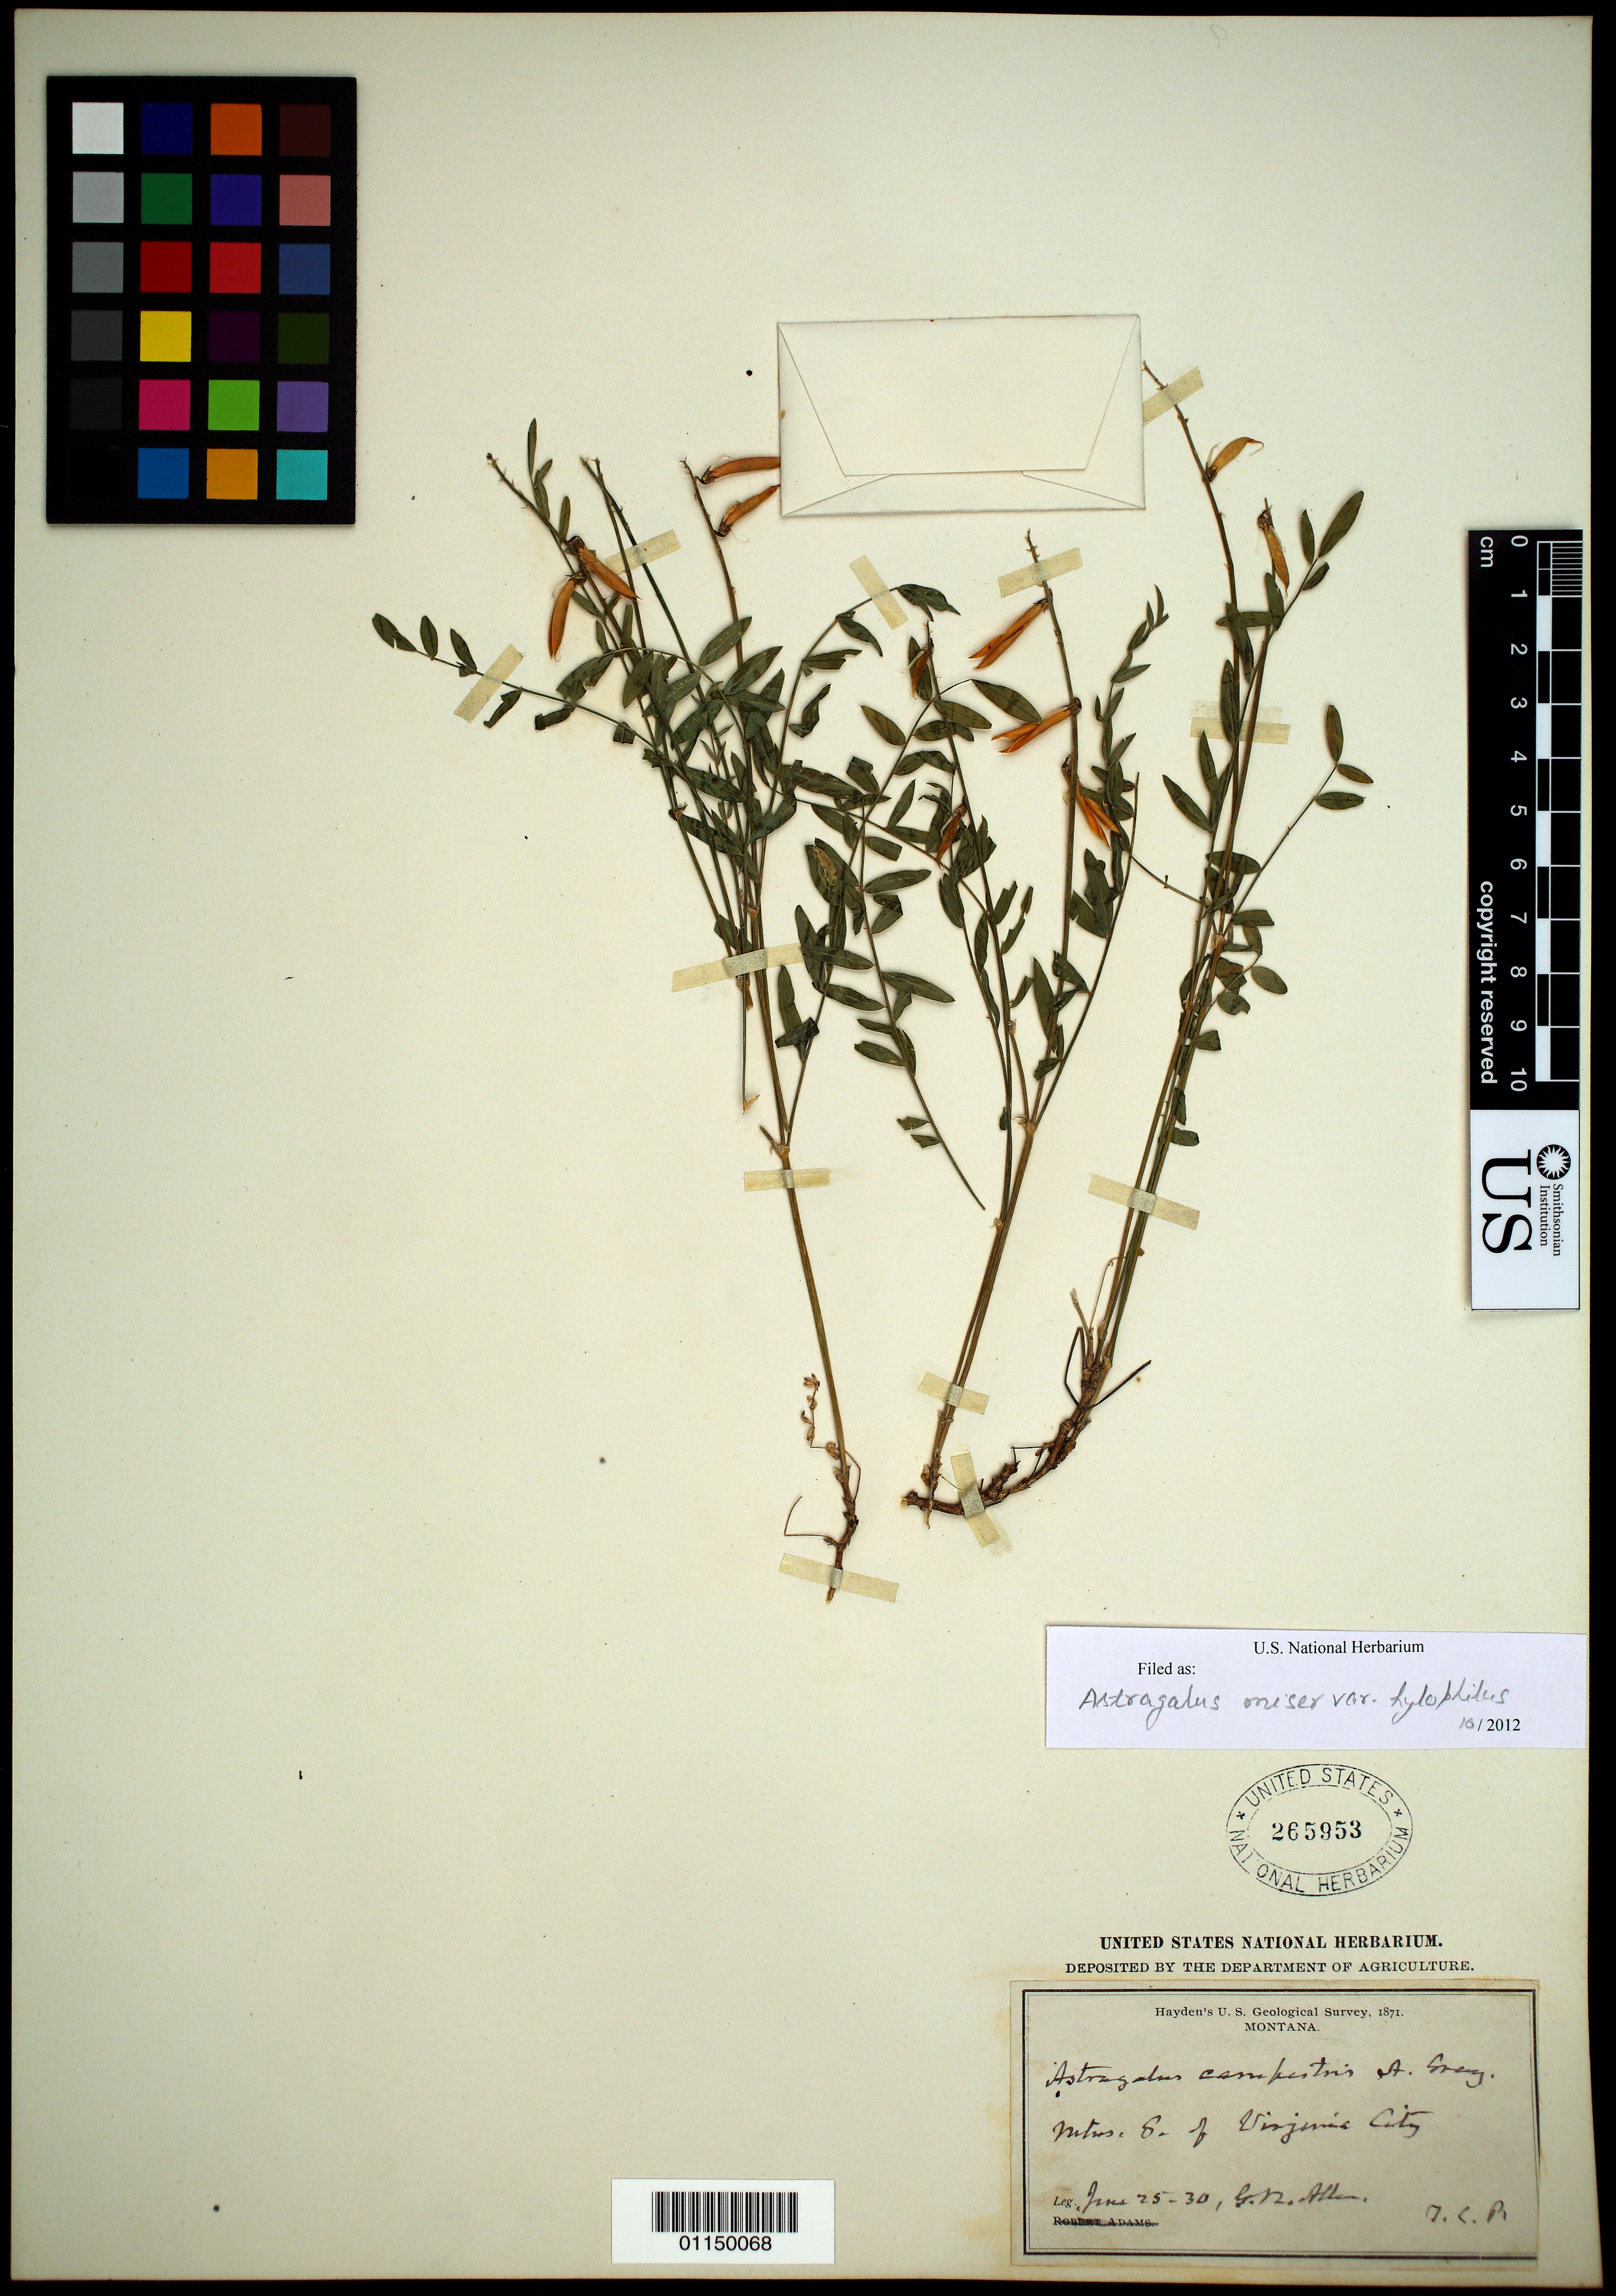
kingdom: Plantae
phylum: Tracheophyta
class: Magnoliopsida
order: Fabales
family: Fabaceae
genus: Astragalus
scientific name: Astragalus miser var. hylophilus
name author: (Rydb.) Barneby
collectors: G. N. Allen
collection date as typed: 25 Jun 1871 to 30 Jun 1871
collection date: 1871-06-25/1871-06-30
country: United States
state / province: Montana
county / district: Madison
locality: Mountains S of Virginia City.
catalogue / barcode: US 265953